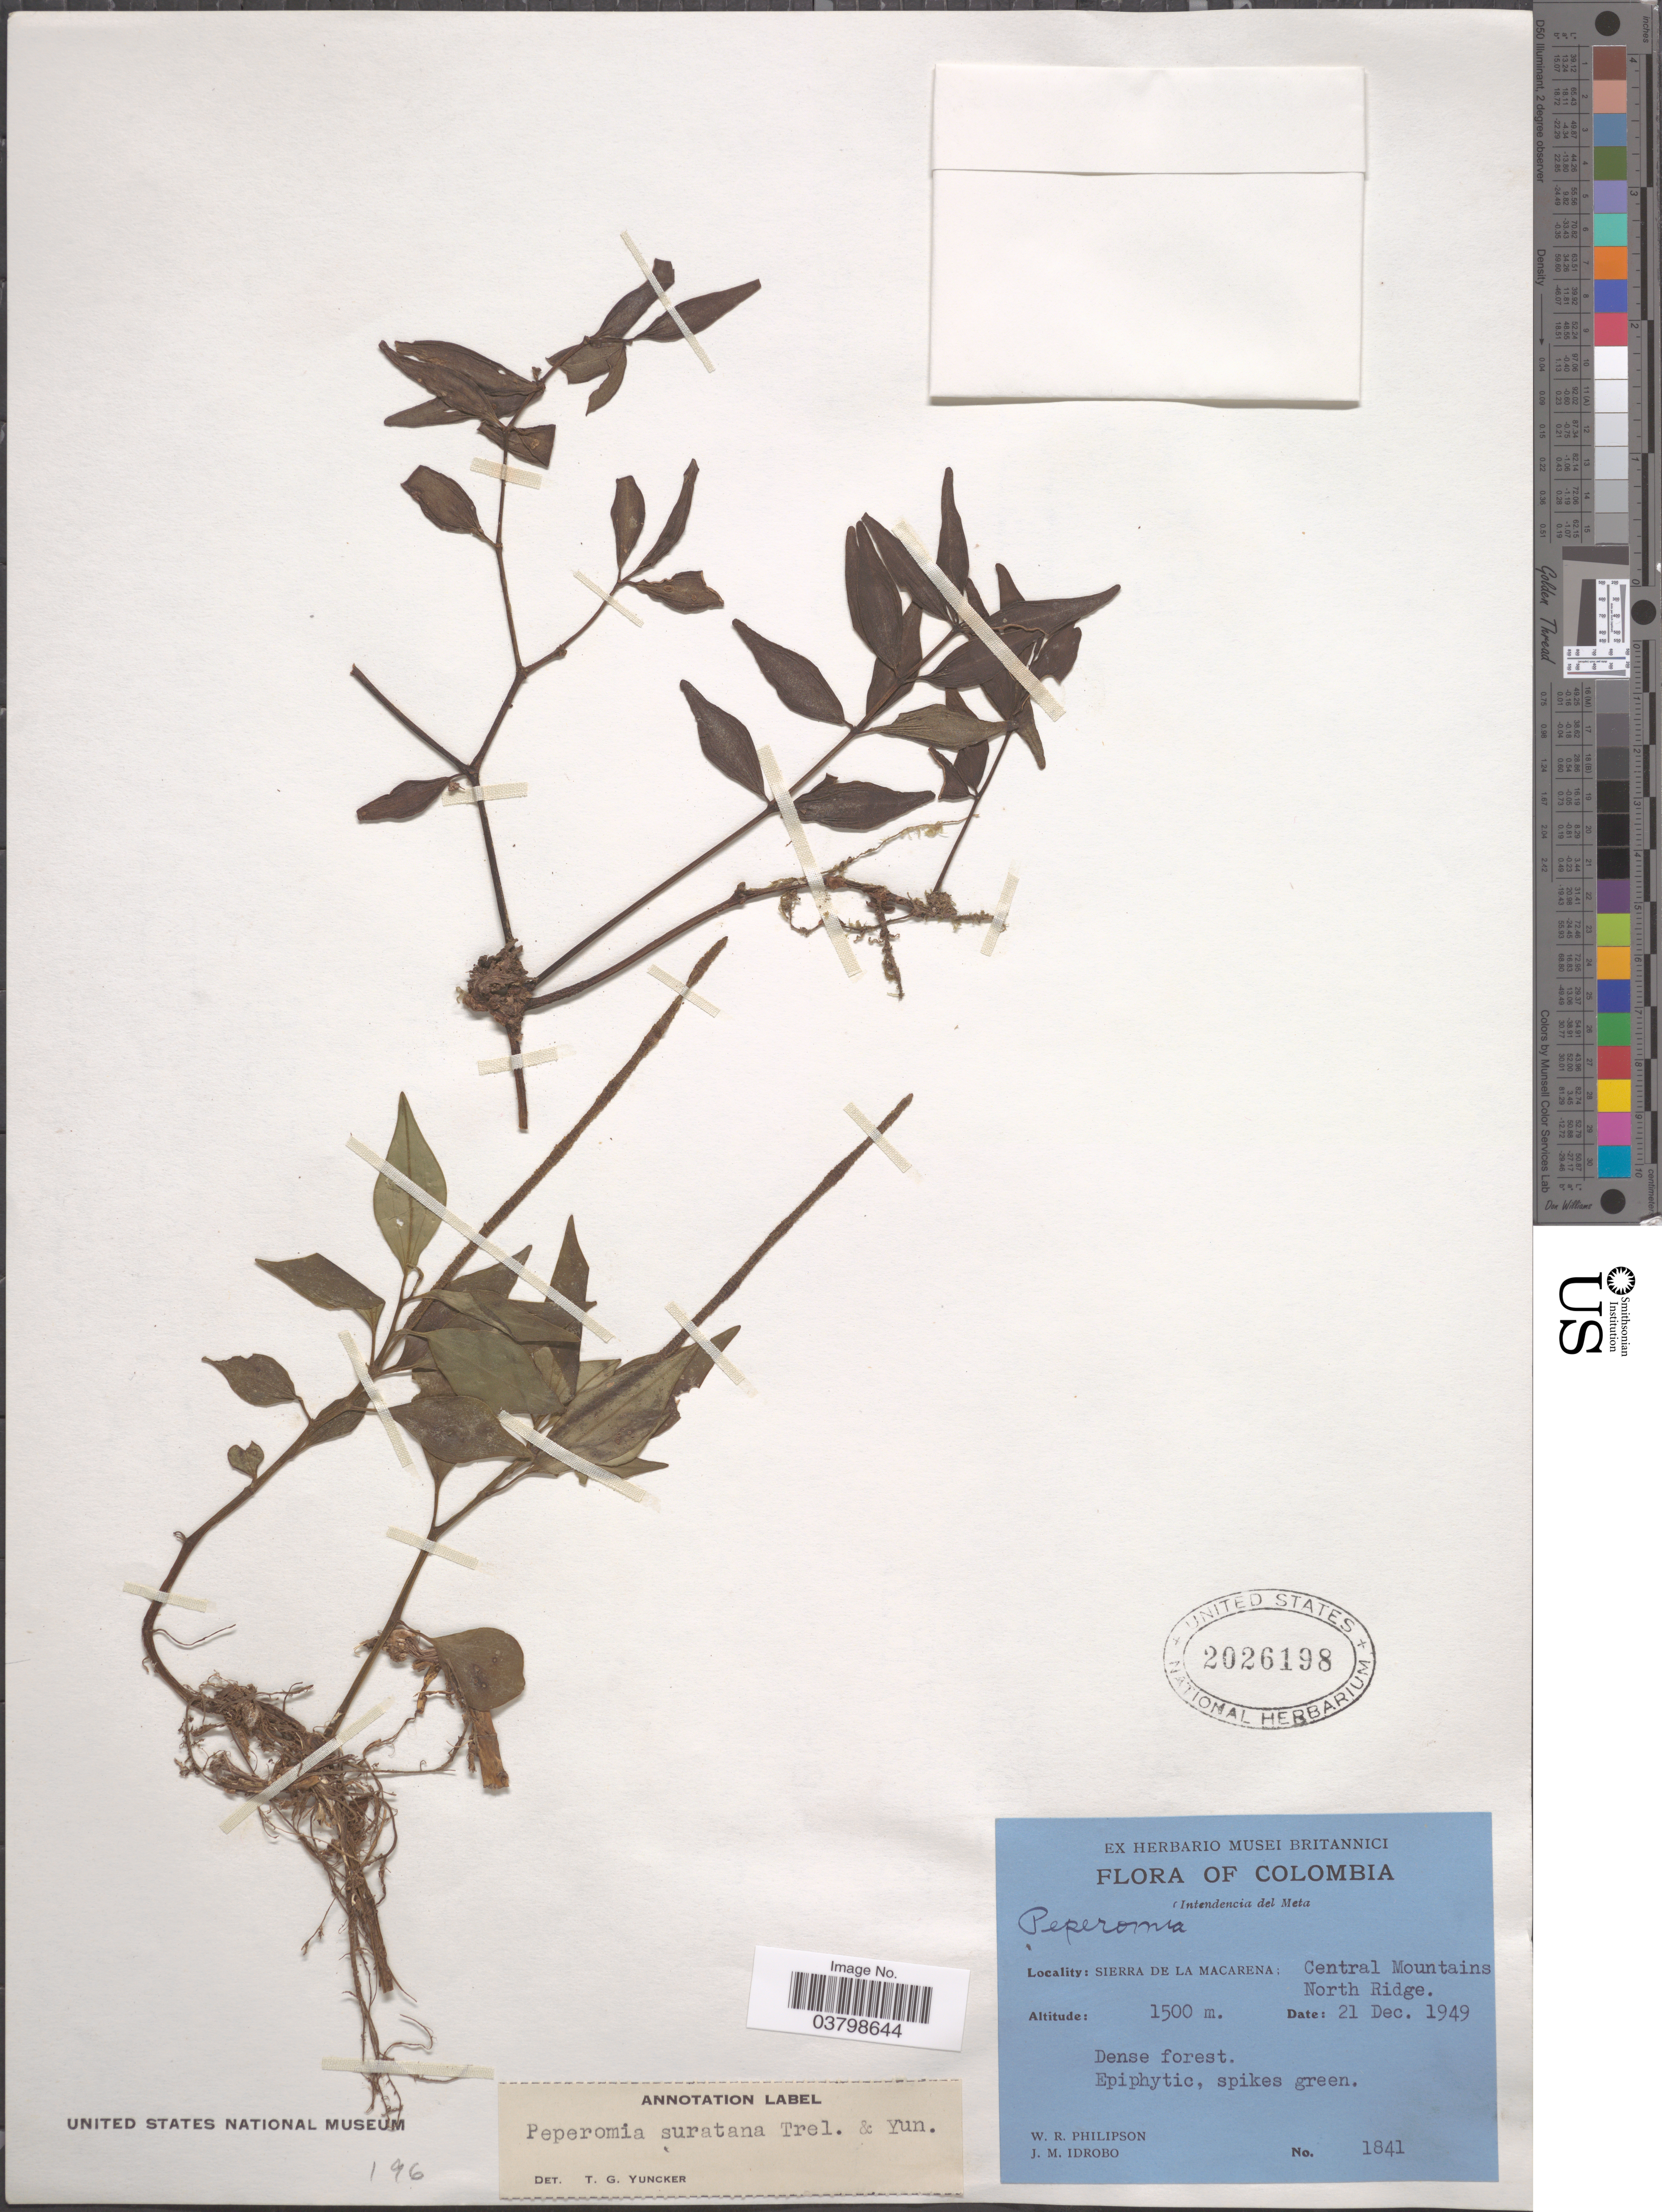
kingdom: Plantae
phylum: Tracheophyta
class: Magnoliopsida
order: Piperales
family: Piperaceae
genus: Peperomia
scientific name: Peperomia suratana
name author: Trel. & Yunck.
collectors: W. R. Philipson & J. M. Idrobo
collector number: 1841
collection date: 1949-12-21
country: Colombia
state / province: Meta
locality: Intendencia del Meta. Sierra de La Macarena; Central Mountains. North Ridge.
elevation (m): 1500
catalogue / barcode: US 2026198